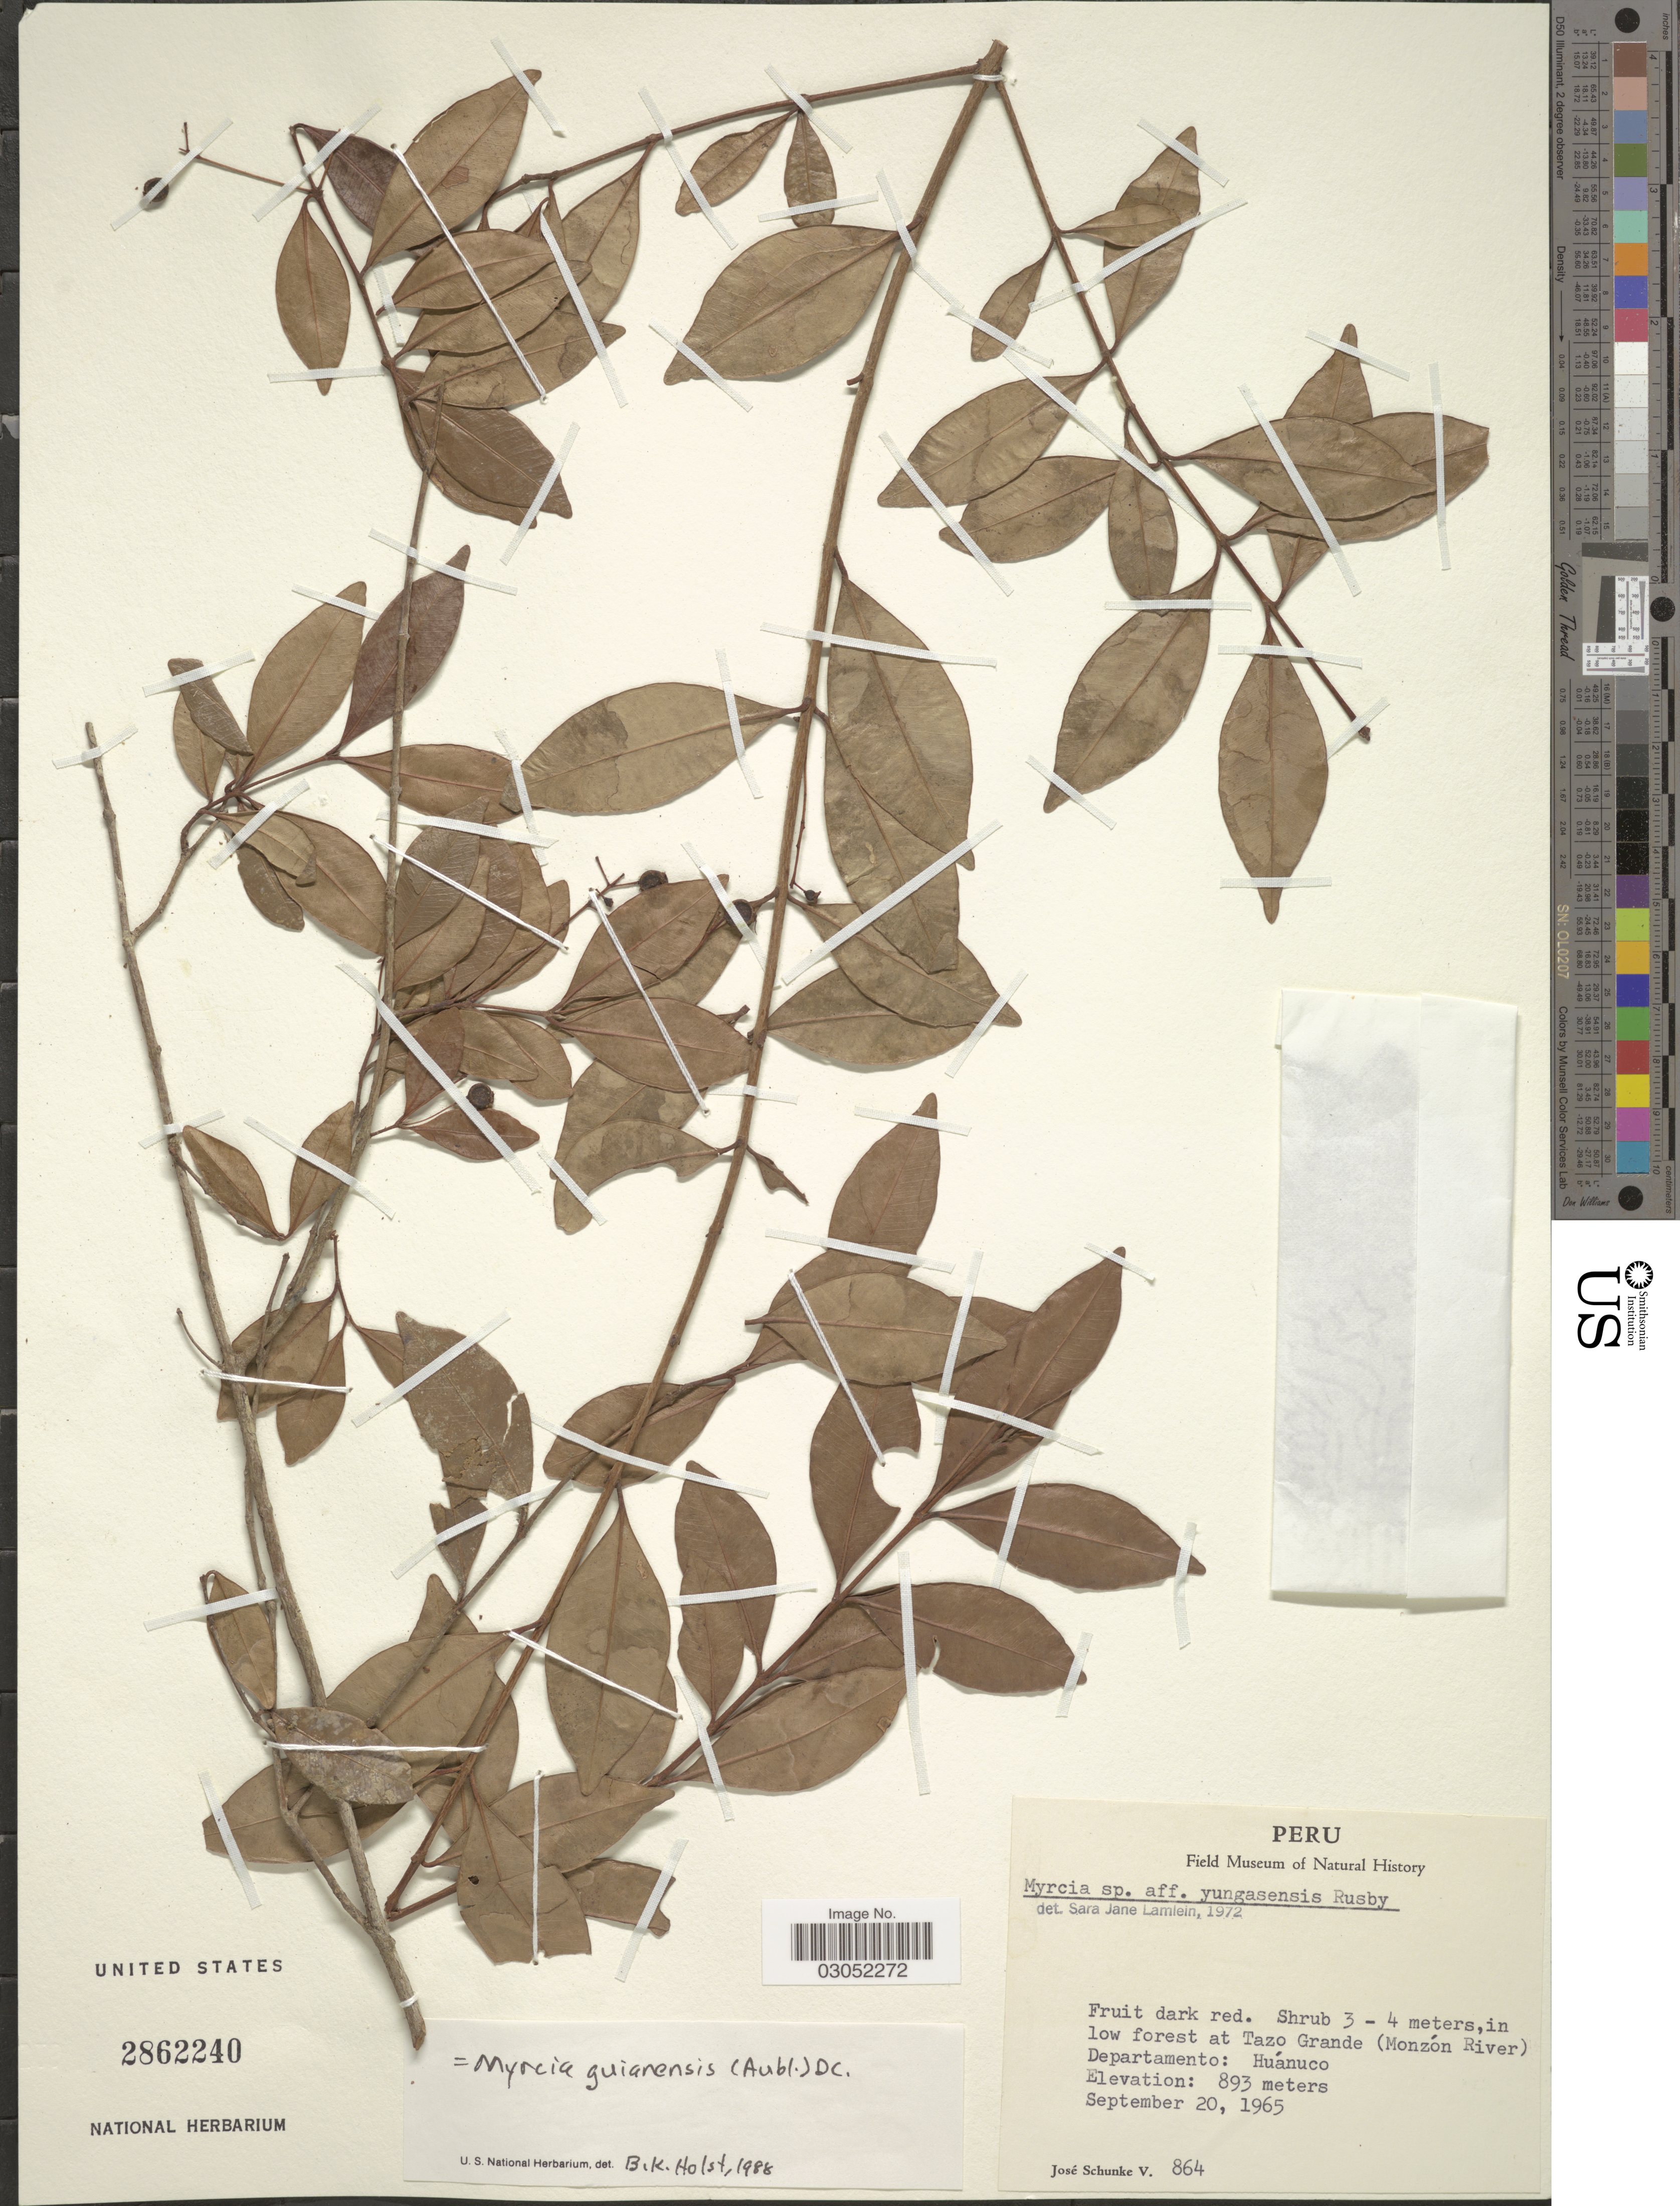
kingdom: Plantae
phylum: Tracheophyta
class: Magnoliopsida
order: Myrtales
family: Myrtaceae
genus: Myrcia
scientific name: Myrcia guianensis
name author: (Aubl.) DC.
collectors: J. Schunke Vigo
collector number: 864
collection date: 1965-09-20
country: Peru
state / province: Huánuco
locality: In low forest at Tazo Grande (Monzón River). Departamento: Huánuco.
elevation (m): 893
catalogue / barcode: US 2862240